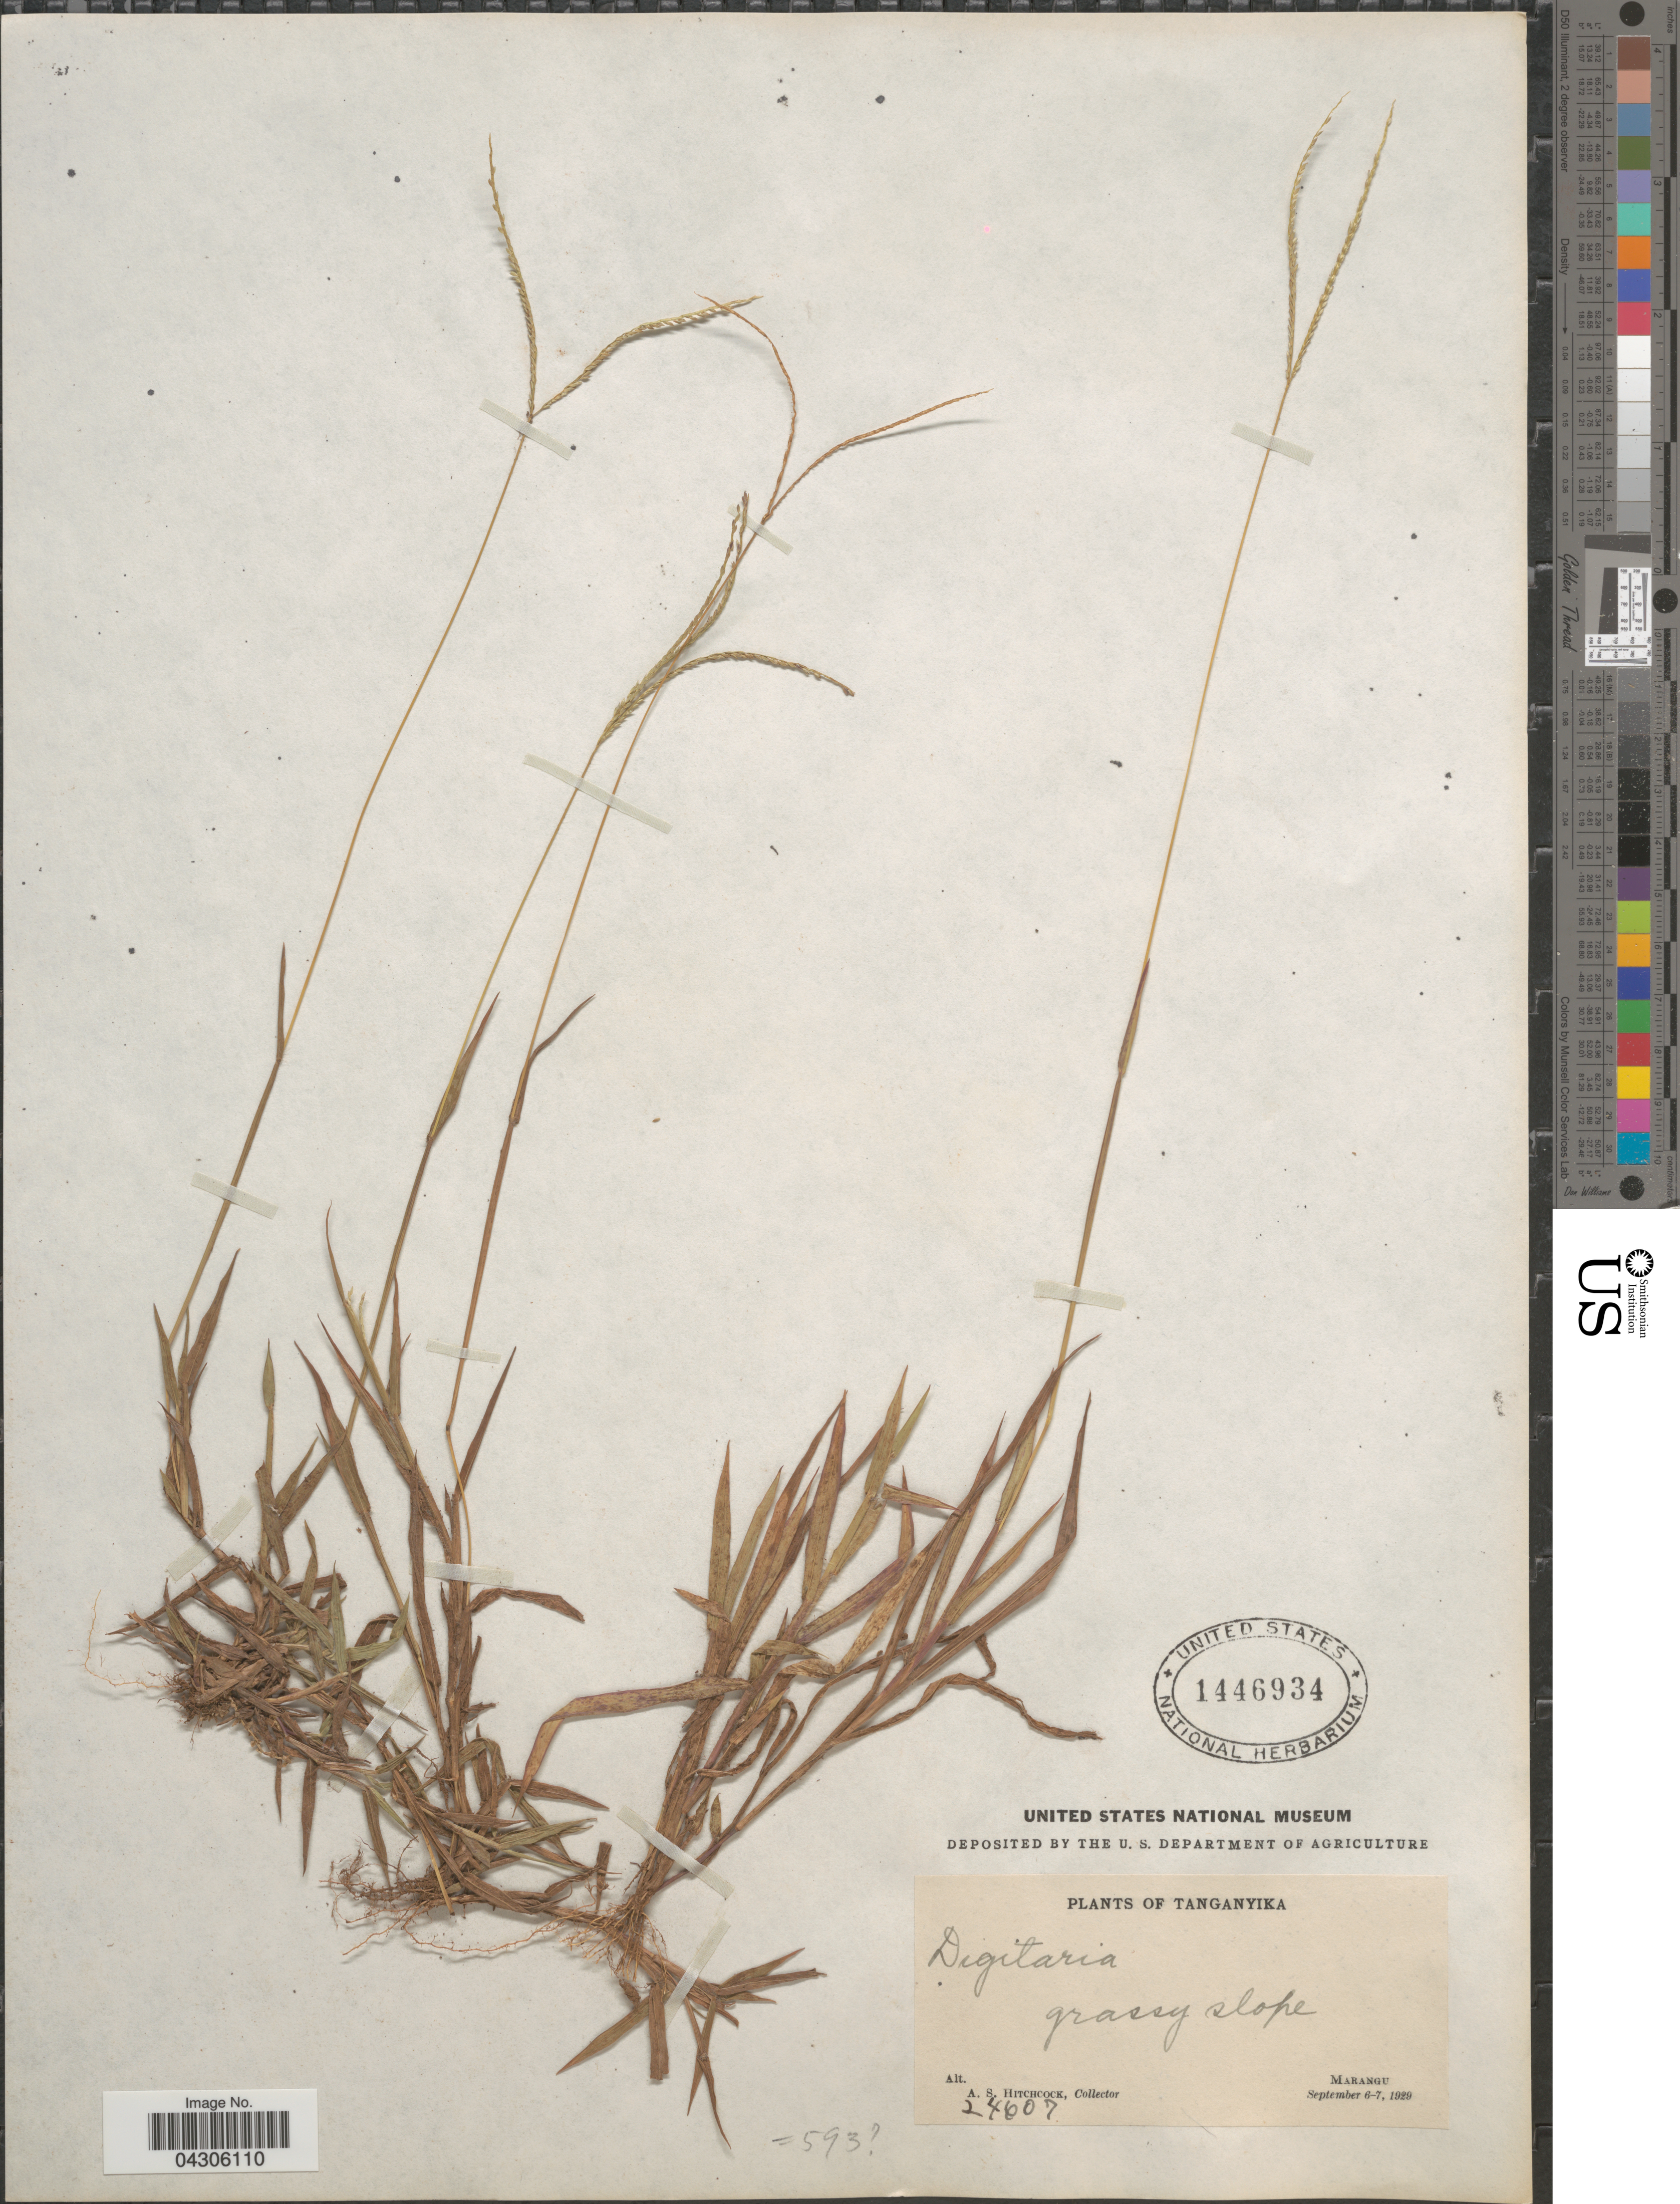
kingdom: Plantae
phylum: Tracheophyta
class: Liliopsida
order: Poales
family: Poaceae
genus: Digitaria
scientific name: Digitaria sp.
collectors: A. S. Hitchcock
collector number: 24607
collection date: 1929-09-06/1929-09-07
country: Tanzania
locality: Tanganyika. Marangu.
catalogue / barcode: US 1446934